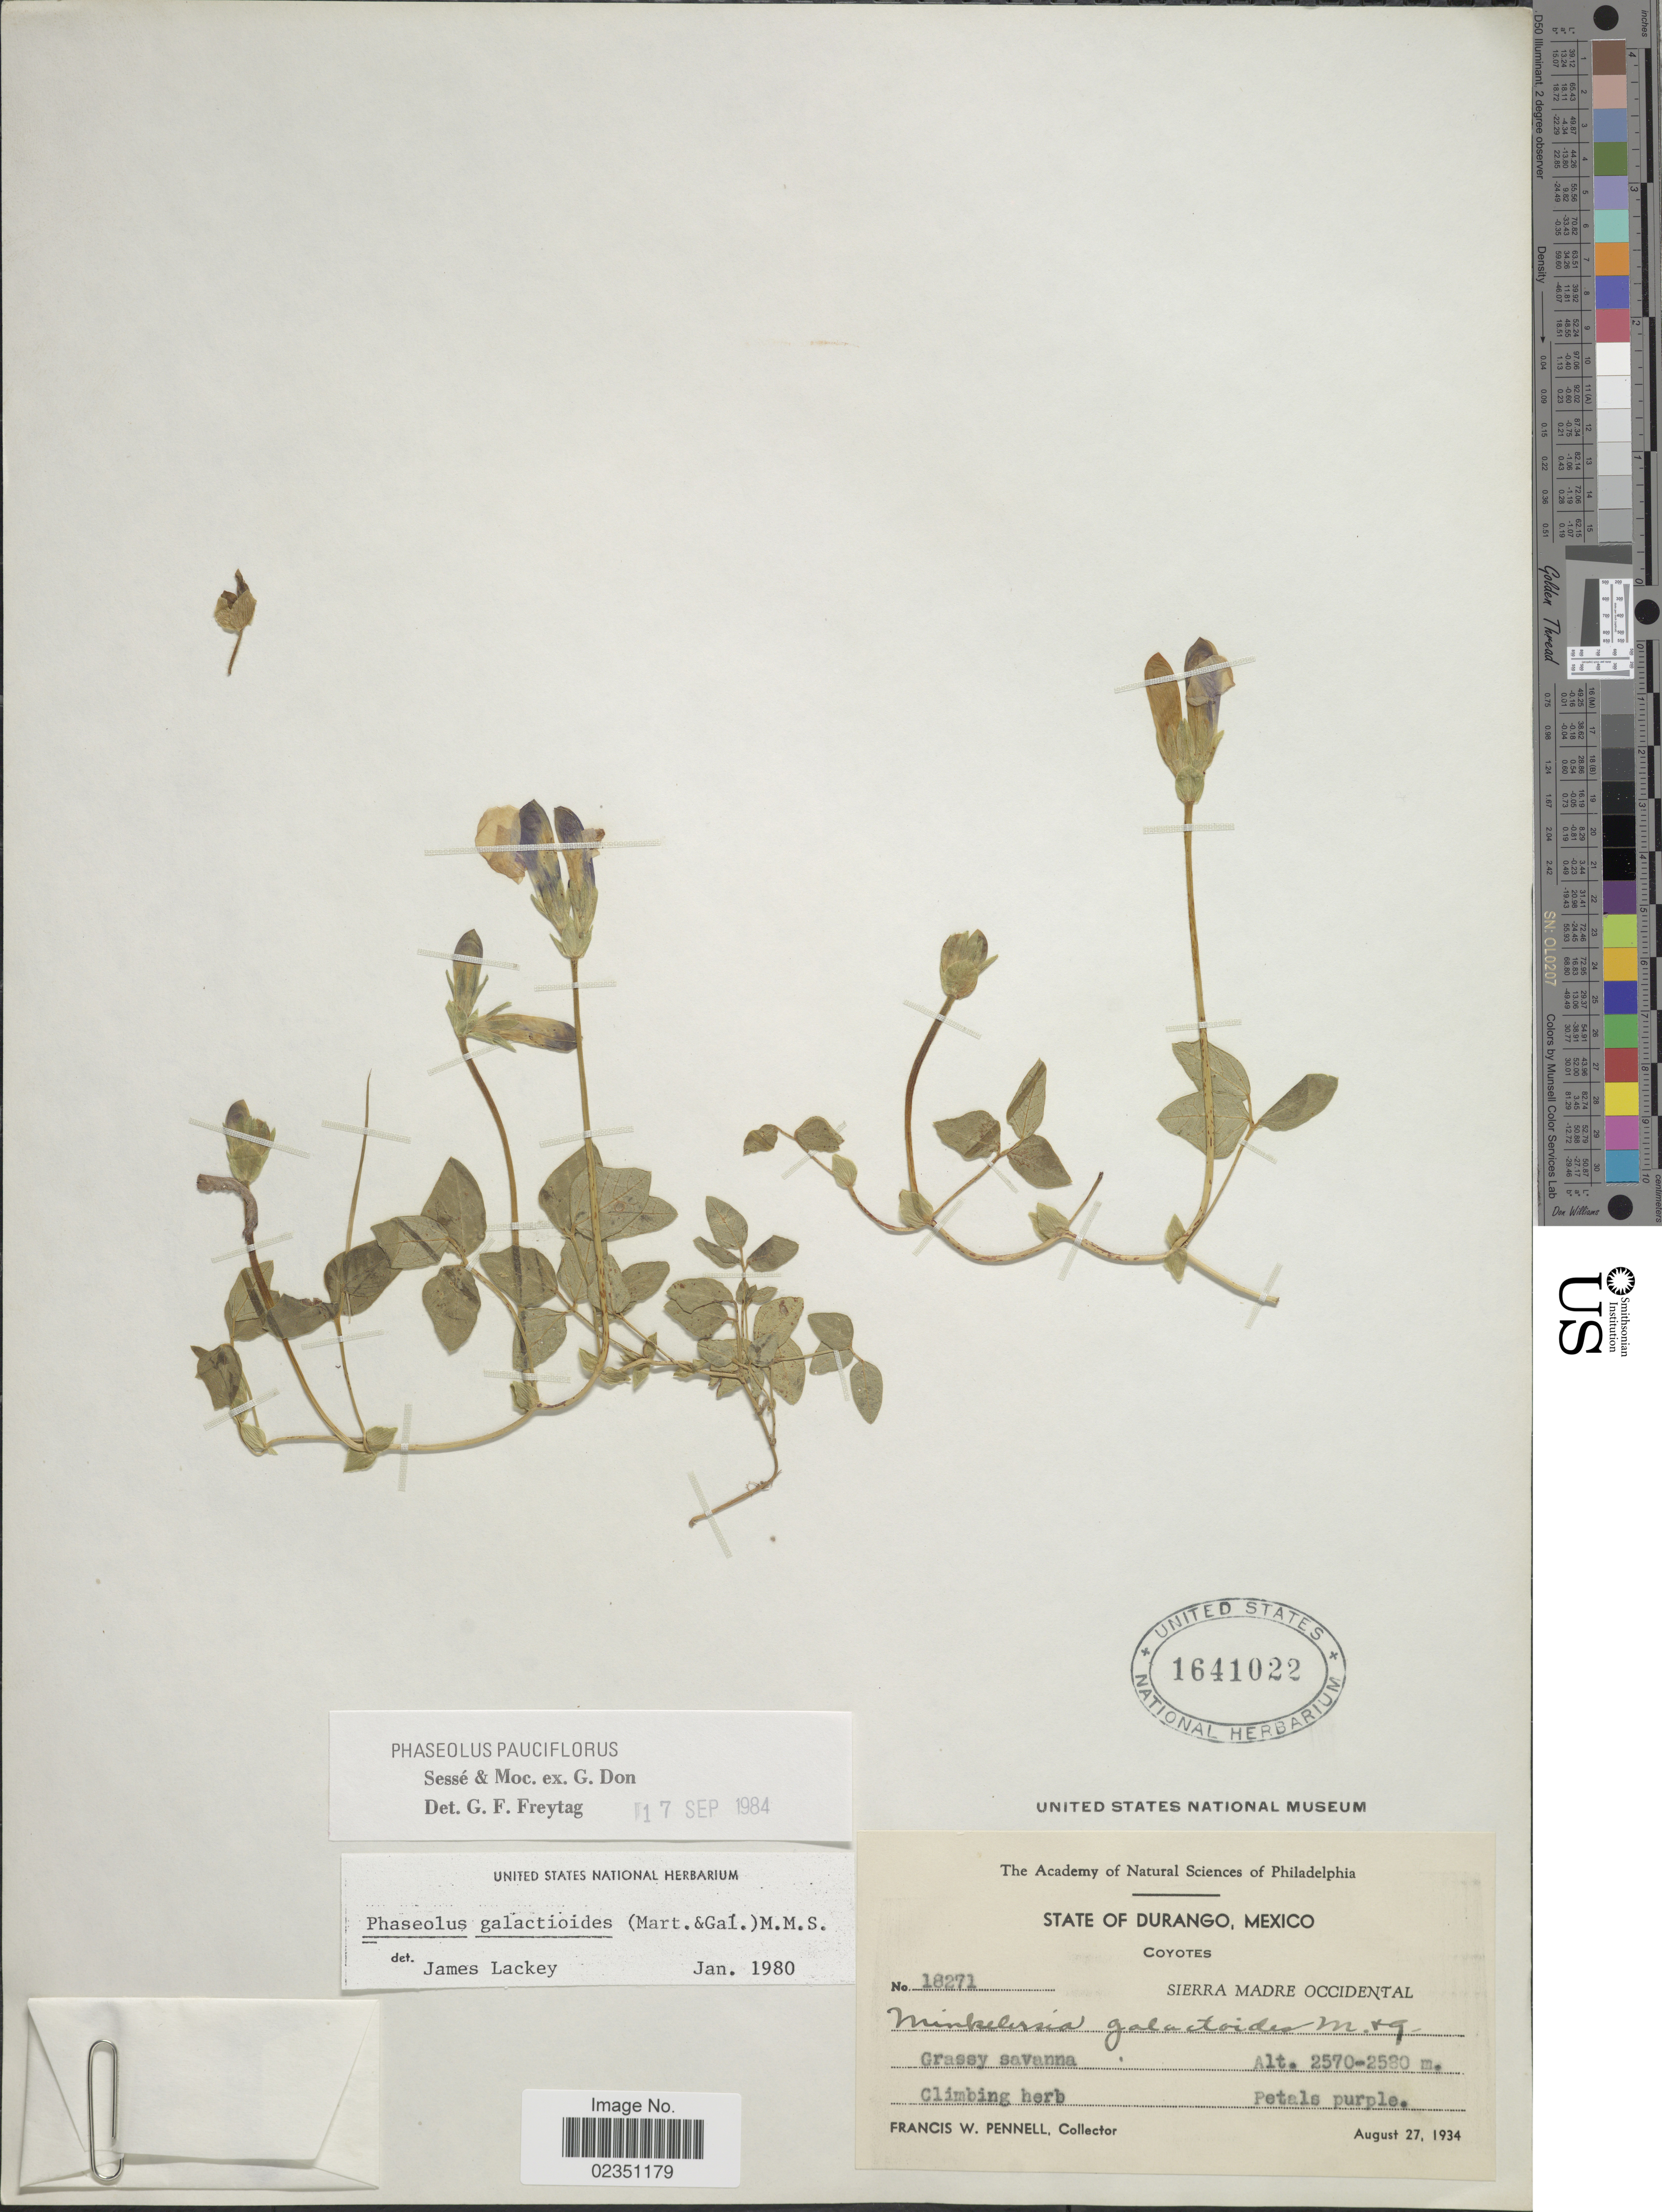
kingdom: Plantae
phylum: Tracheophyta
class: Magnoliopsida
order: Fabales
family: Fabaceae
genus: Phaseolus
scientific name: Phaseolus pauciflorus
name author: Sessé & Moc. ex G. Don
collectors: F. W. Pennell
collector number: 18271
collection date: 1934-08-27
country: Mexico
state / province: Durango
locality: Coyotes, Sierra Madre Occidental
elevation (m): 2570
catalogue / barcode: US 1641022